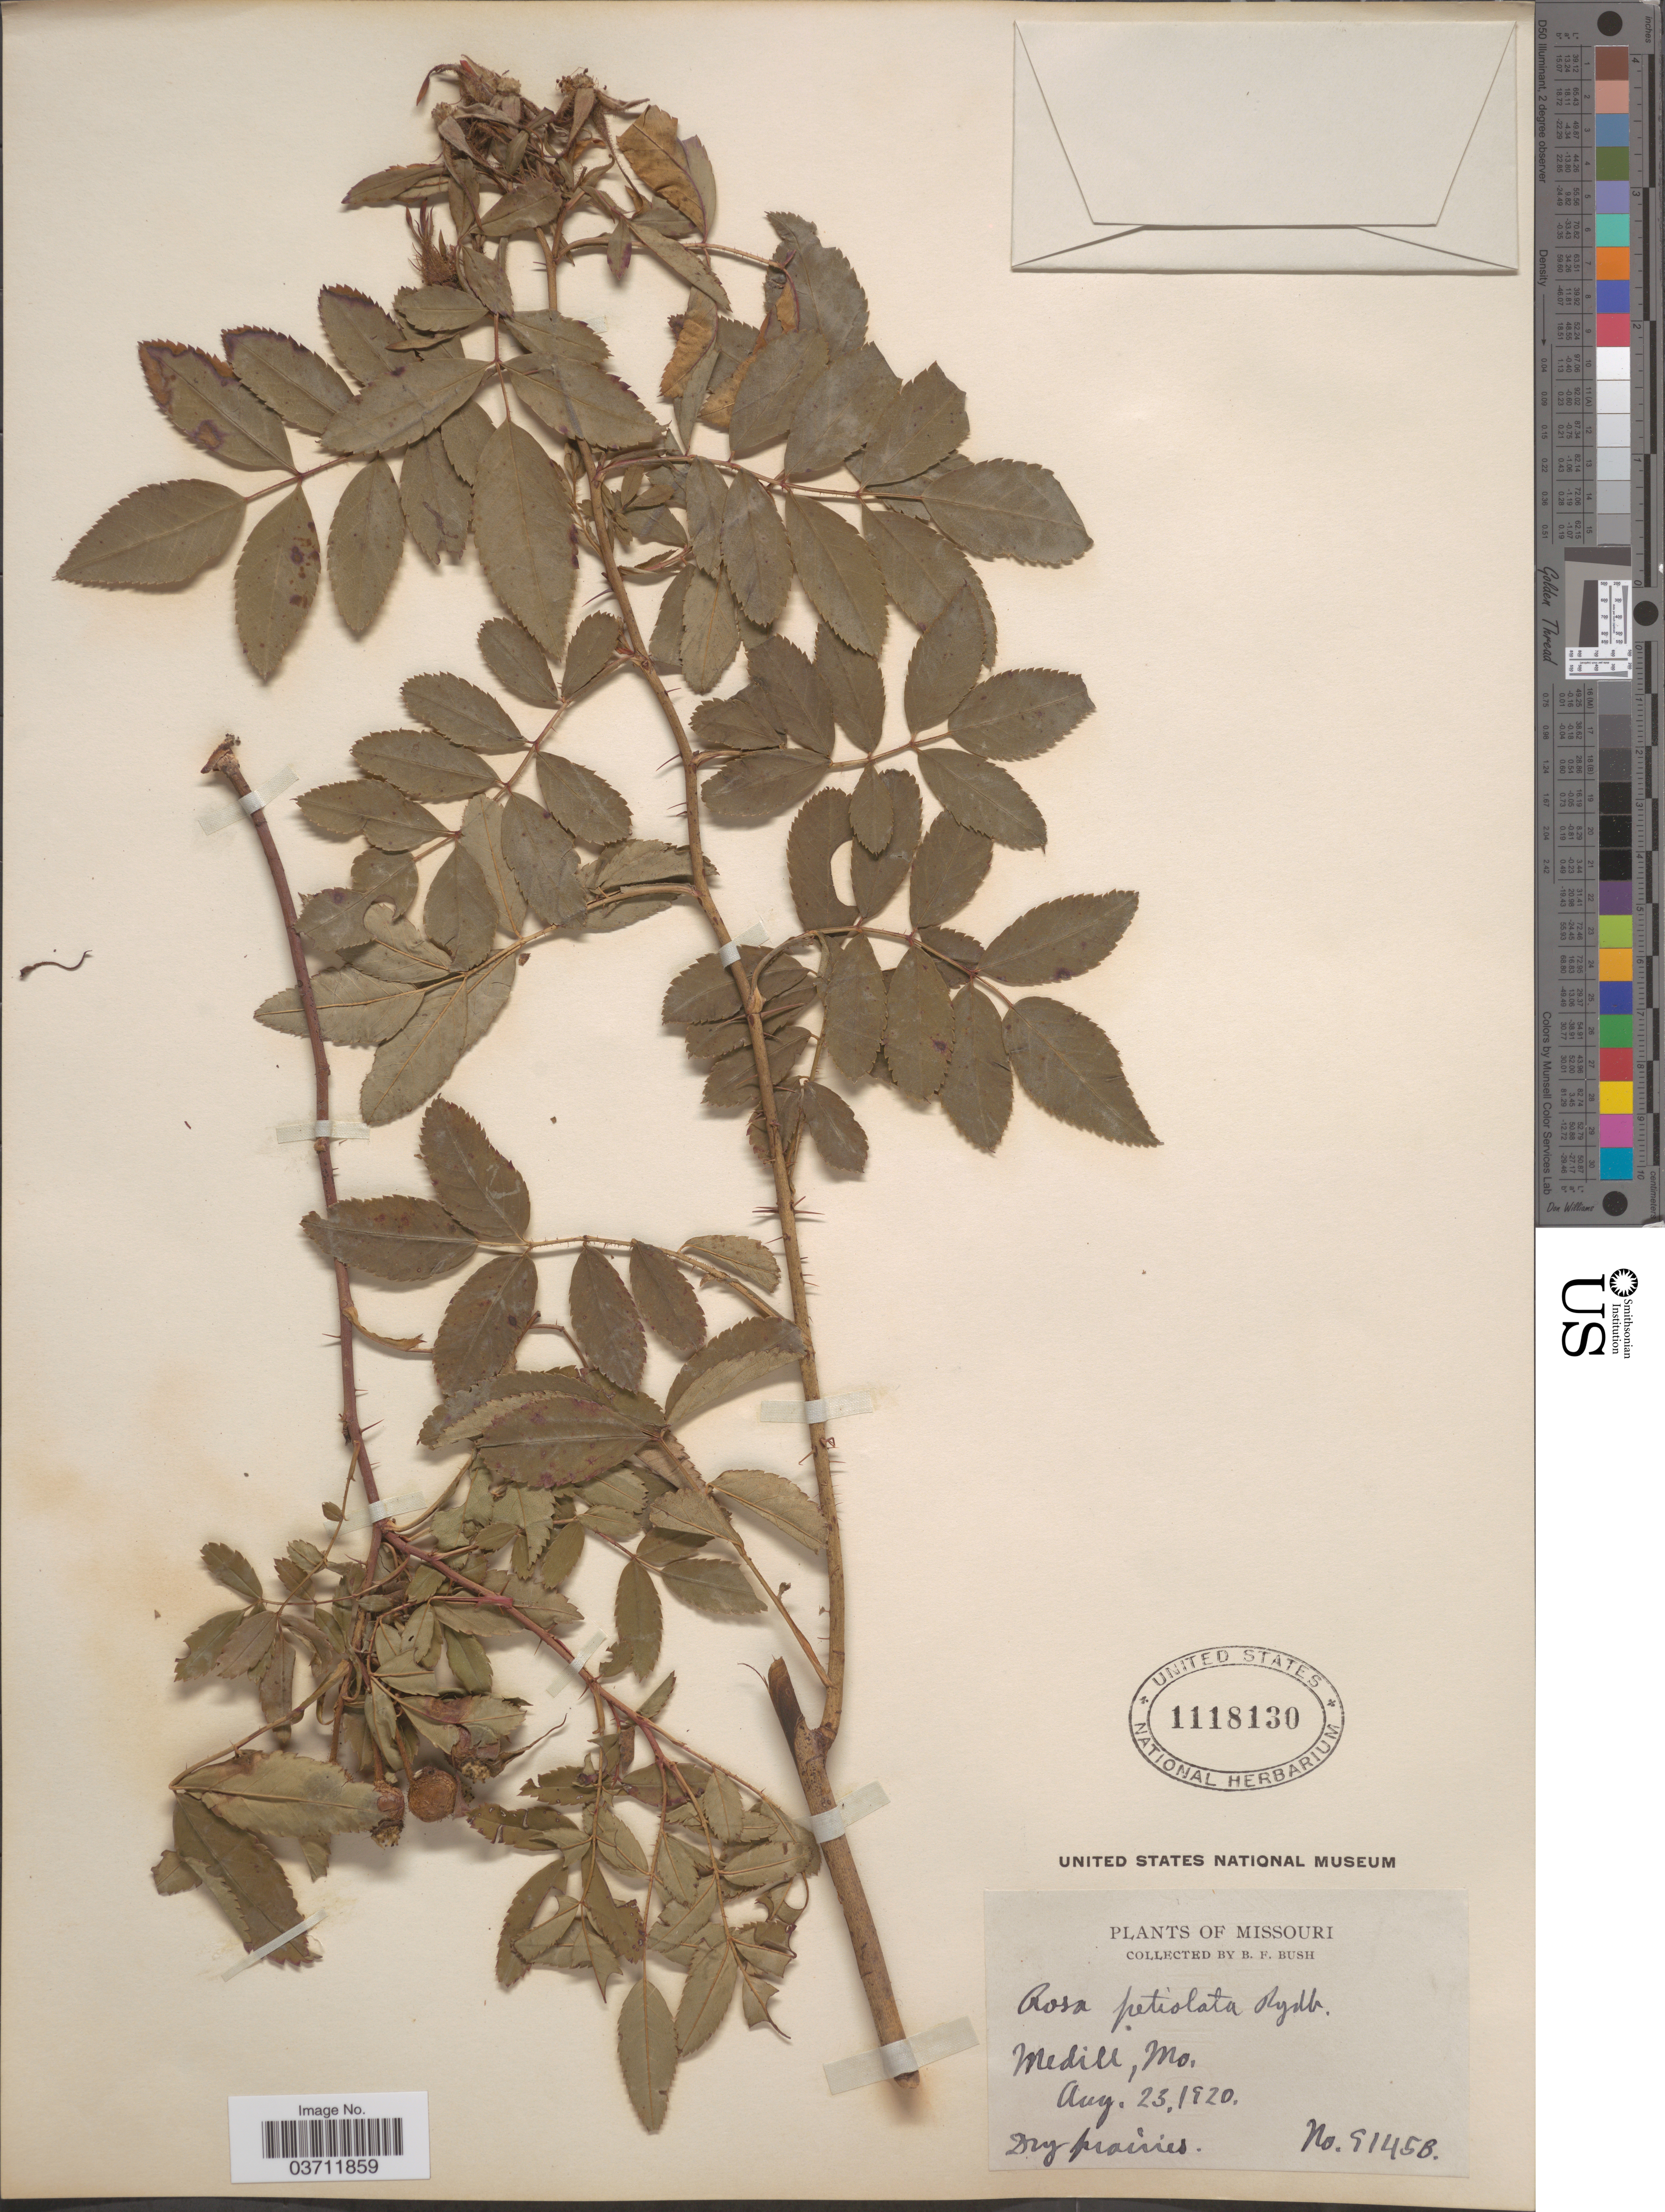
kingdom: Plantae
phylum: Tracheophyta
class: Magnoliopsida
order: Rosales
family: Rosaceae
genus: Rosa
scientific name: Rosa petiolata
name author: Rydb.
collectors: B. F. Bush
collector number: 91458*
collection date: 1920-08-23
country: United States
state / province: Missouri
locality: Medill.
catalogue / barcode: US 118130